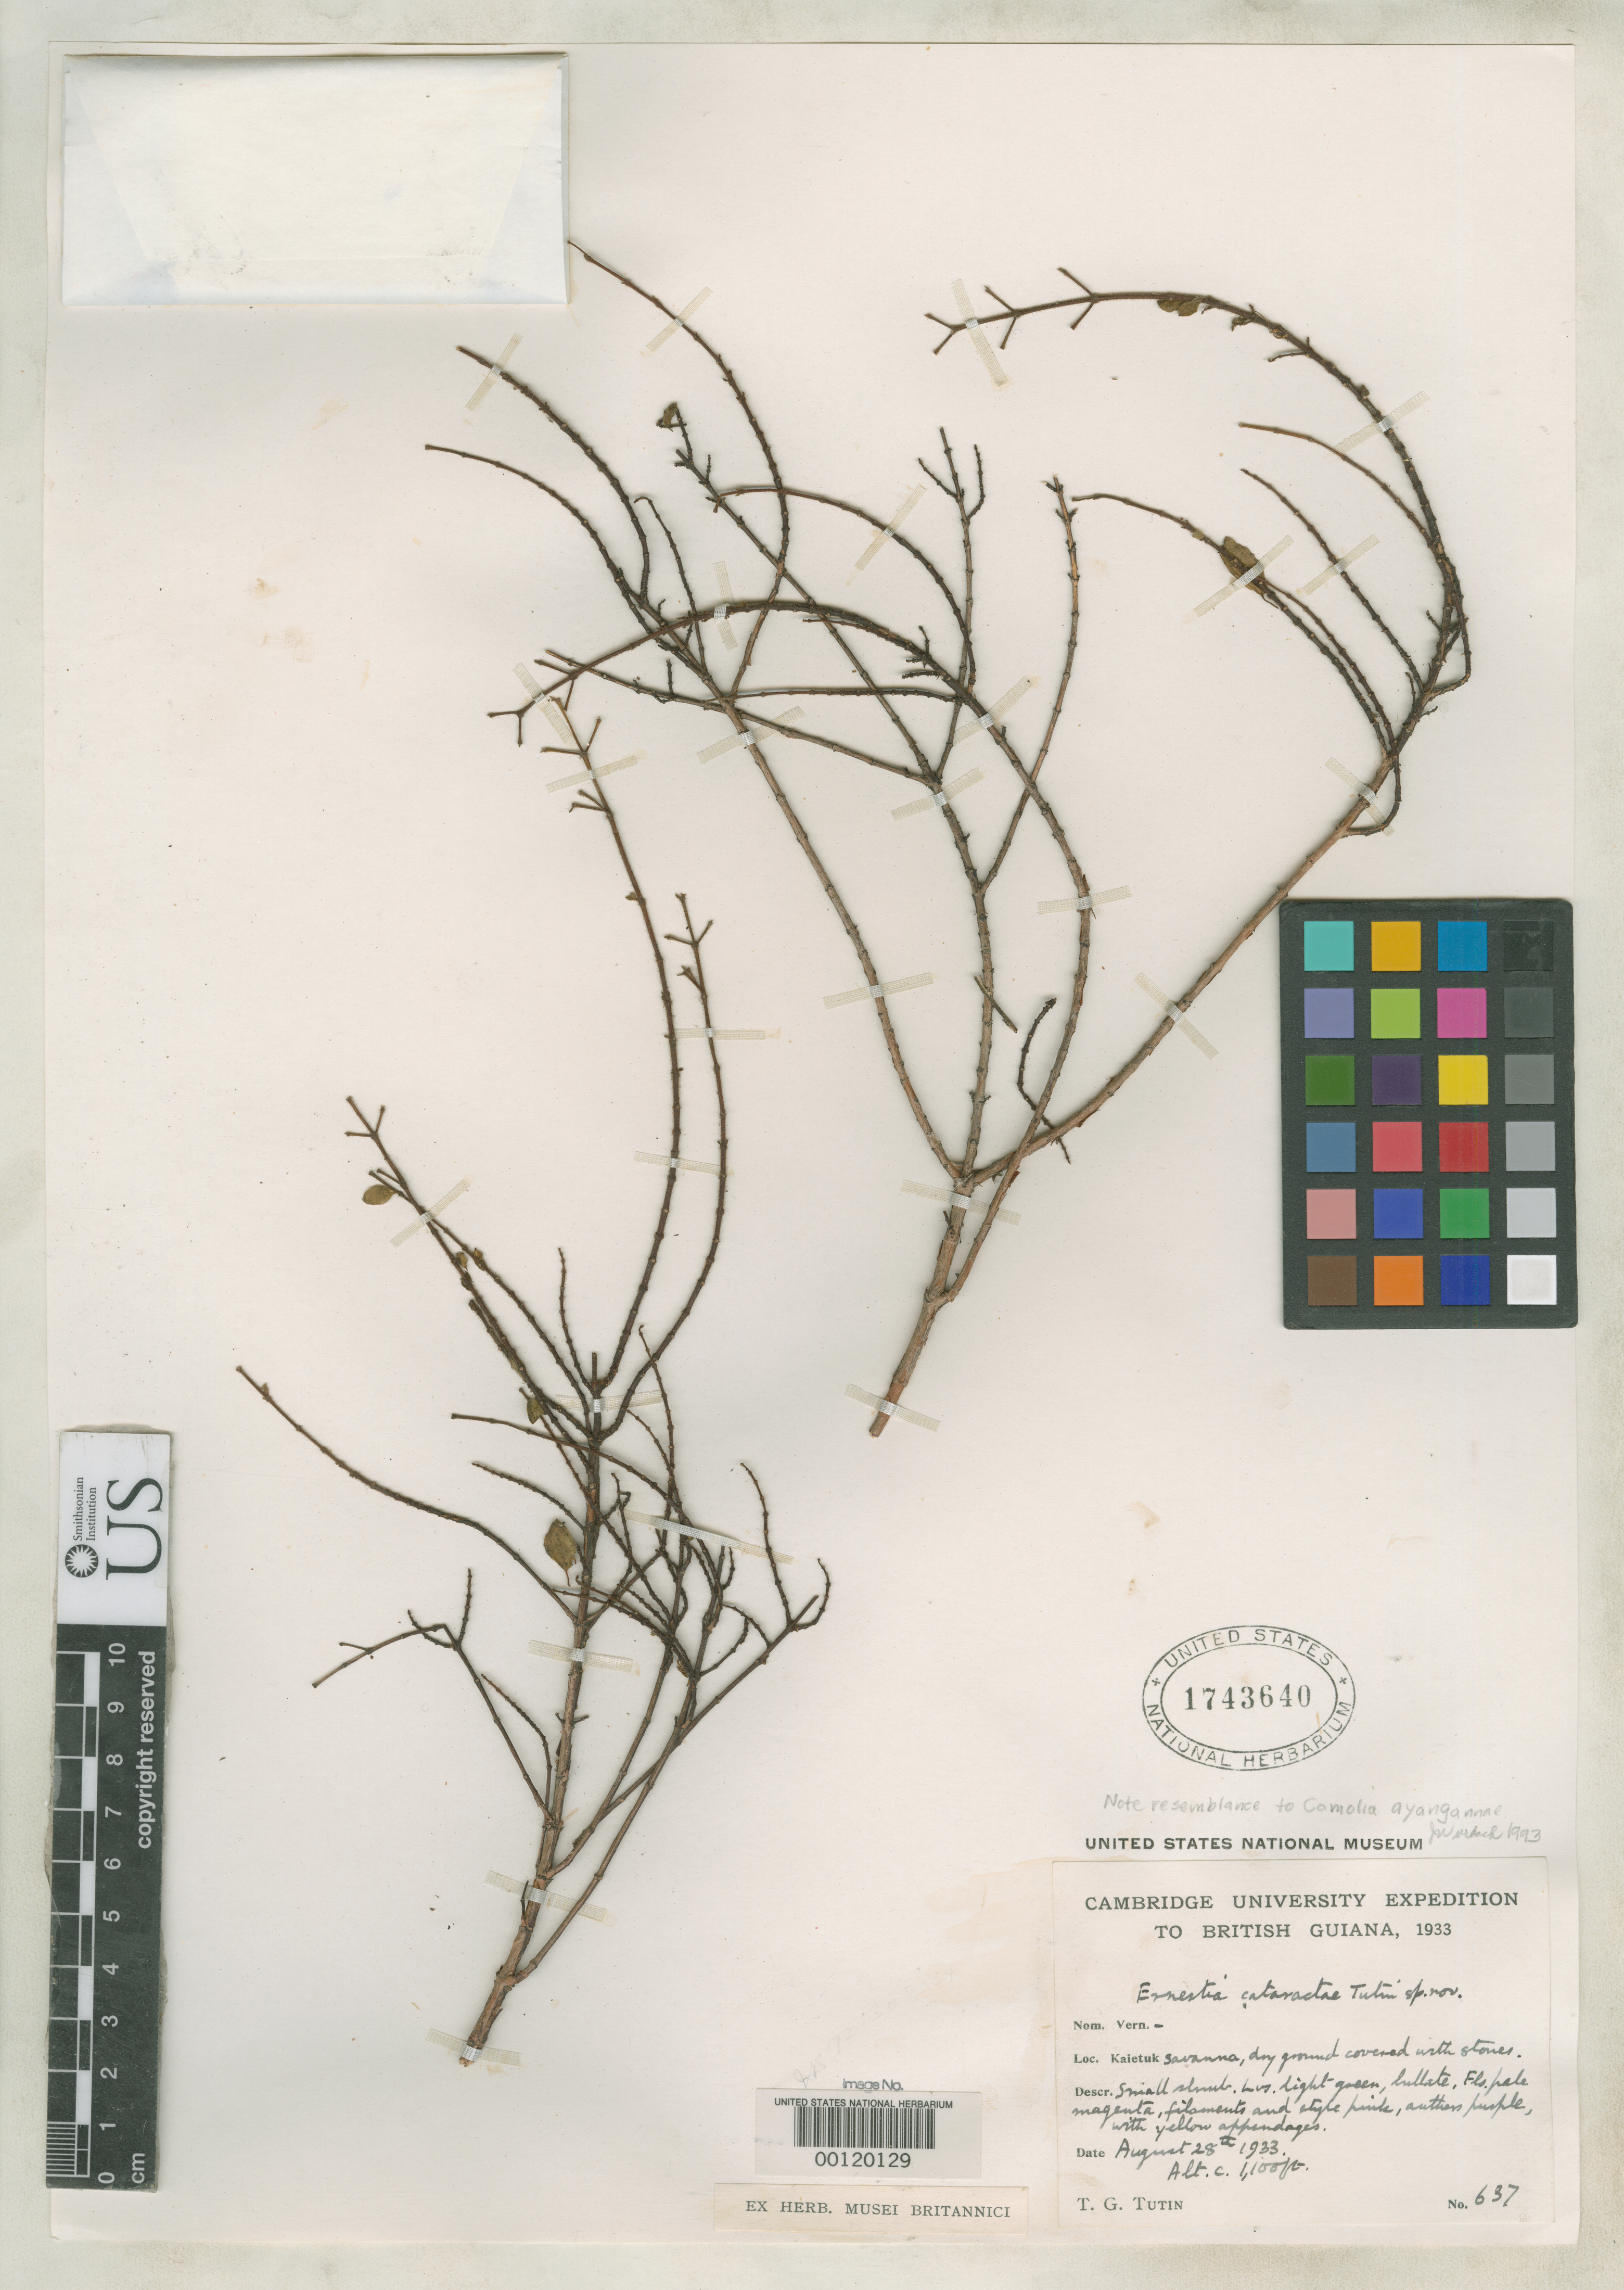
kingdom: Plantae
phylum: Tracheophyta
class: Magnoliopsida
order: Myrtales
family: Melastomataceae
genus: Ernestia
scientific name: Ernestia cataractae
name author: Tutin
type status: Isotype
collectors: T. G. Tutin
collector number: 637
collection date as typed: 28 Aug 1933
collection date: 1933-08-28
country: Guyana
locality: Kaietuk savanna, Potaro River.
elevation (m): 335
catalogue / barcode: US 1743640